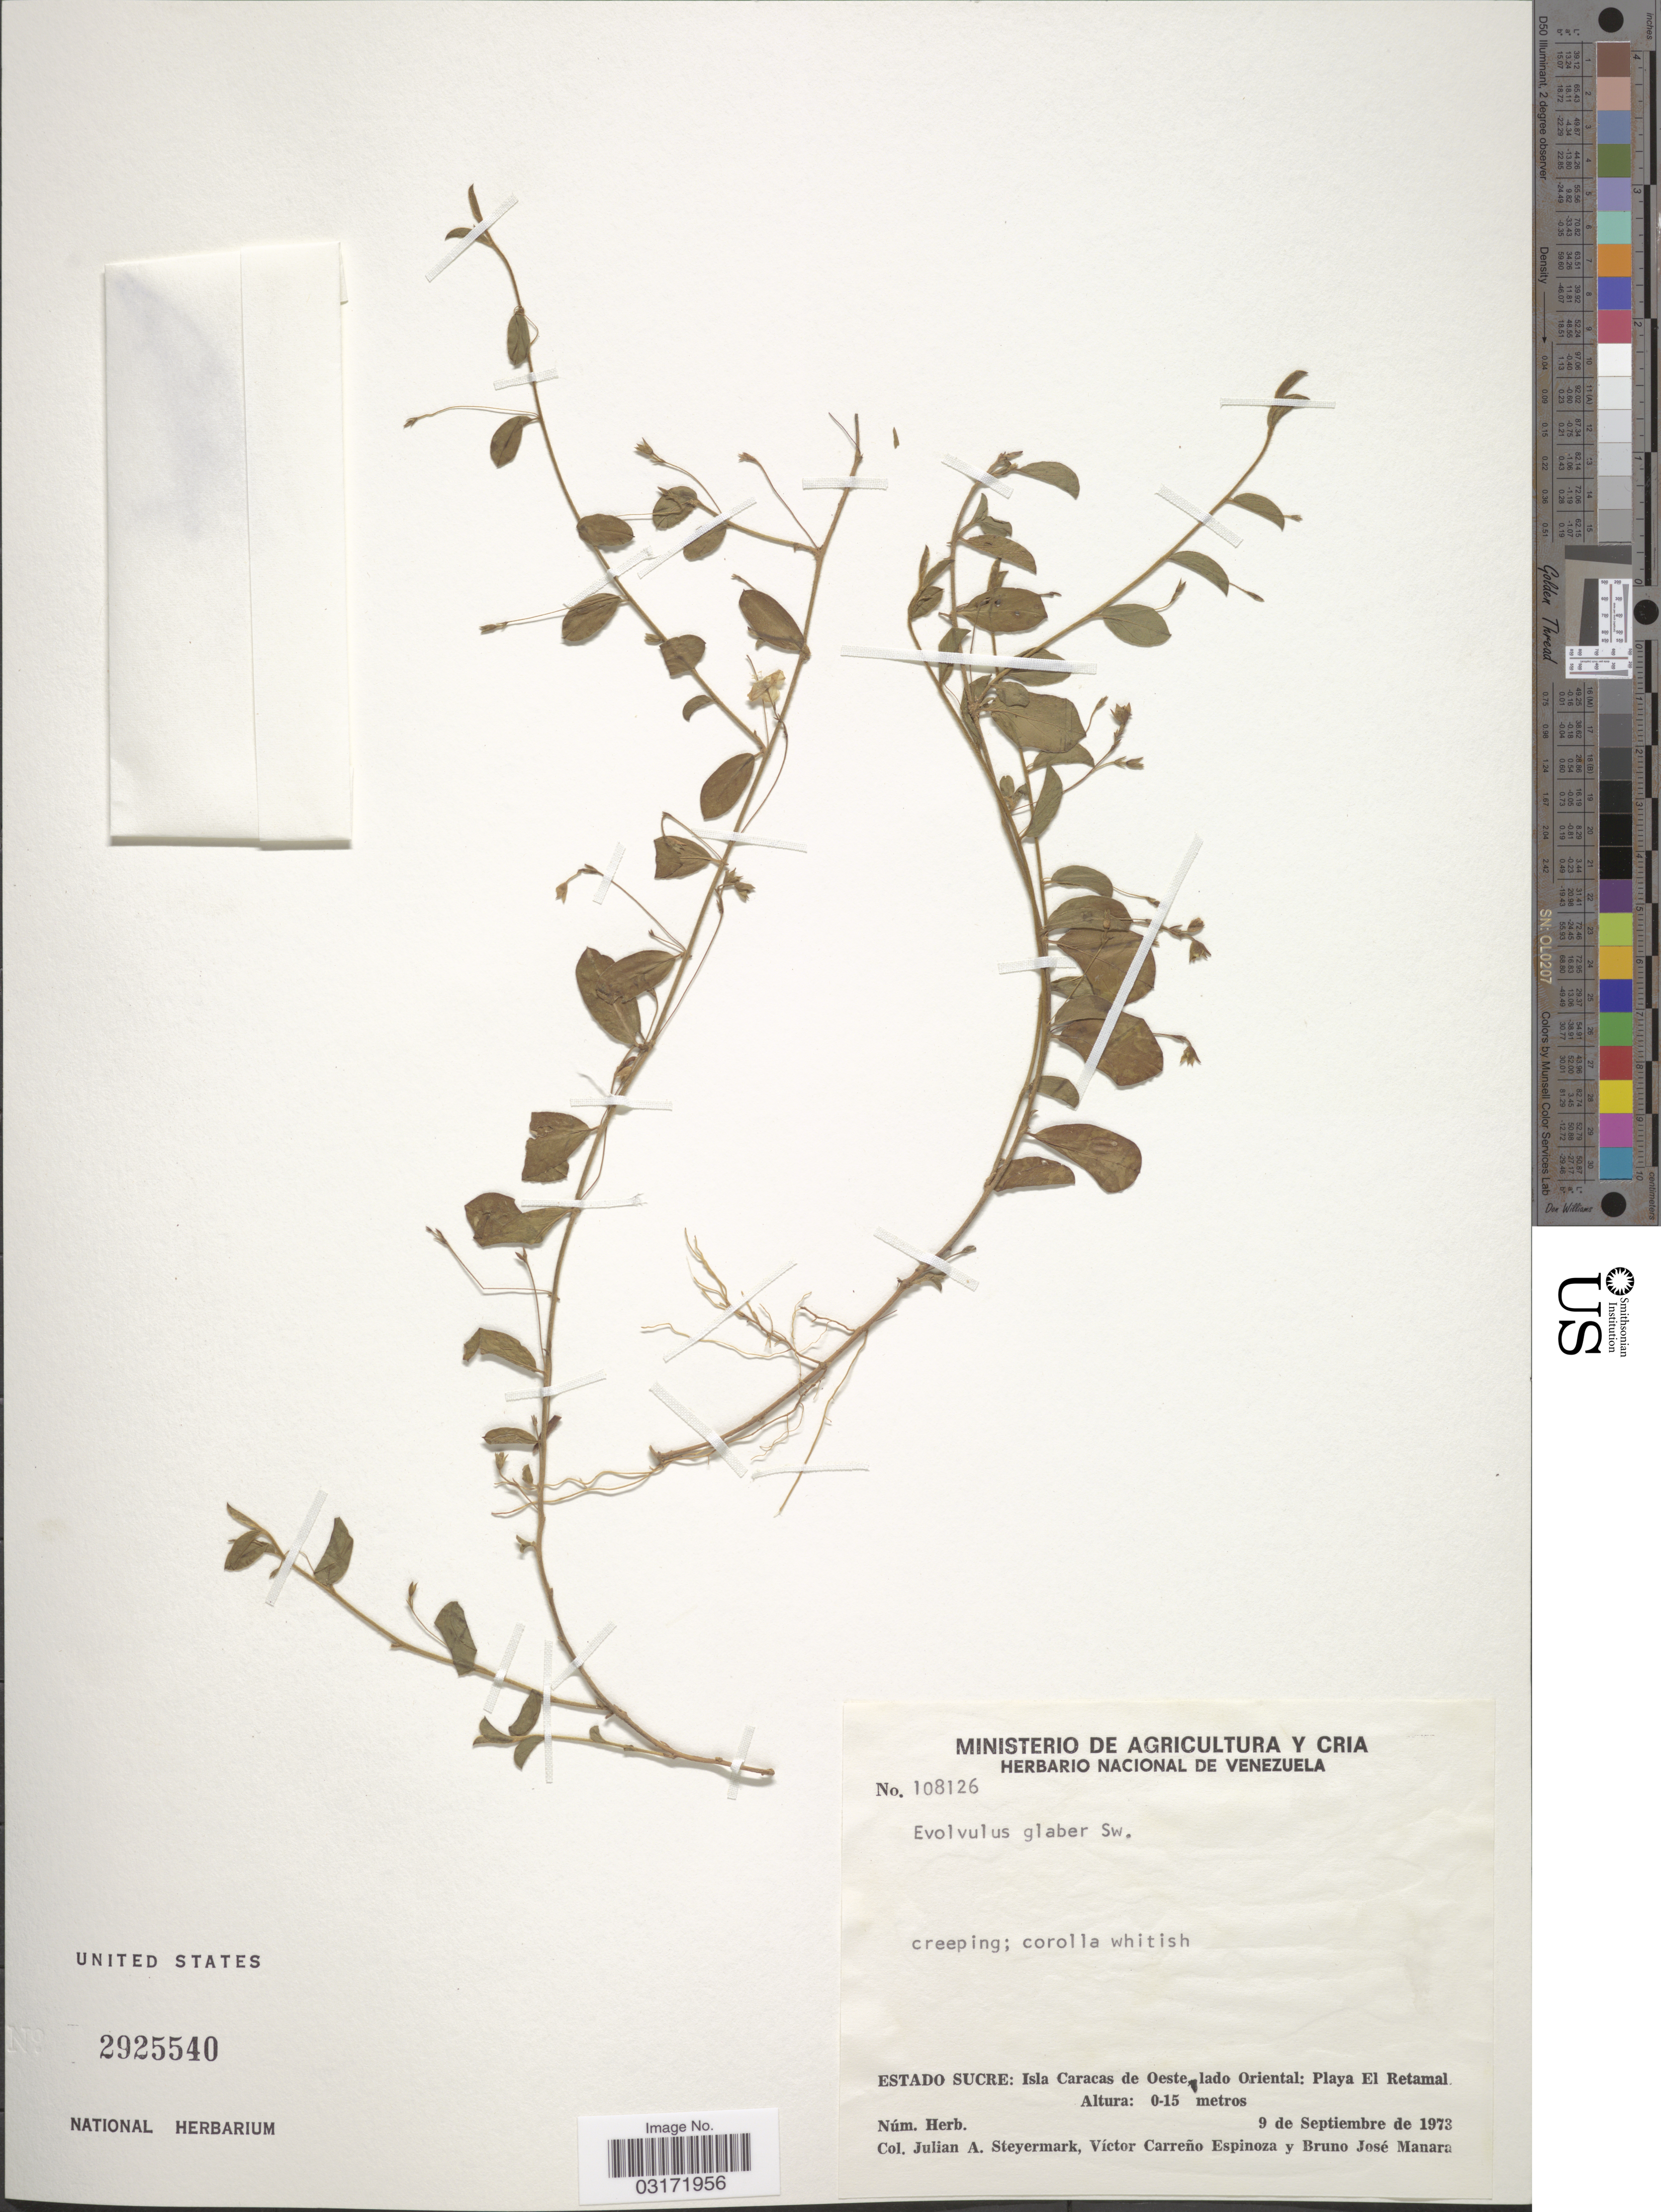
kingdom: Plantae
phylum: Tracheophyta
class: Magnoliopsida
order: Solanales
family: Convolvulaceae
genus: Evolvulus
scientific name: Evolvulus glaber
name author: Spreng.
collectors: J. Steyermark, V. Espinoza & B. Manara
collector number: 108126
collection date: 1973-09-09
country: Venezuela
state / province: Sucre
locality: Isla Caracas de Oeste lado Oriental: Playa El Retamal.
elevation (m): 0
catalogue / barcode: US 2925540